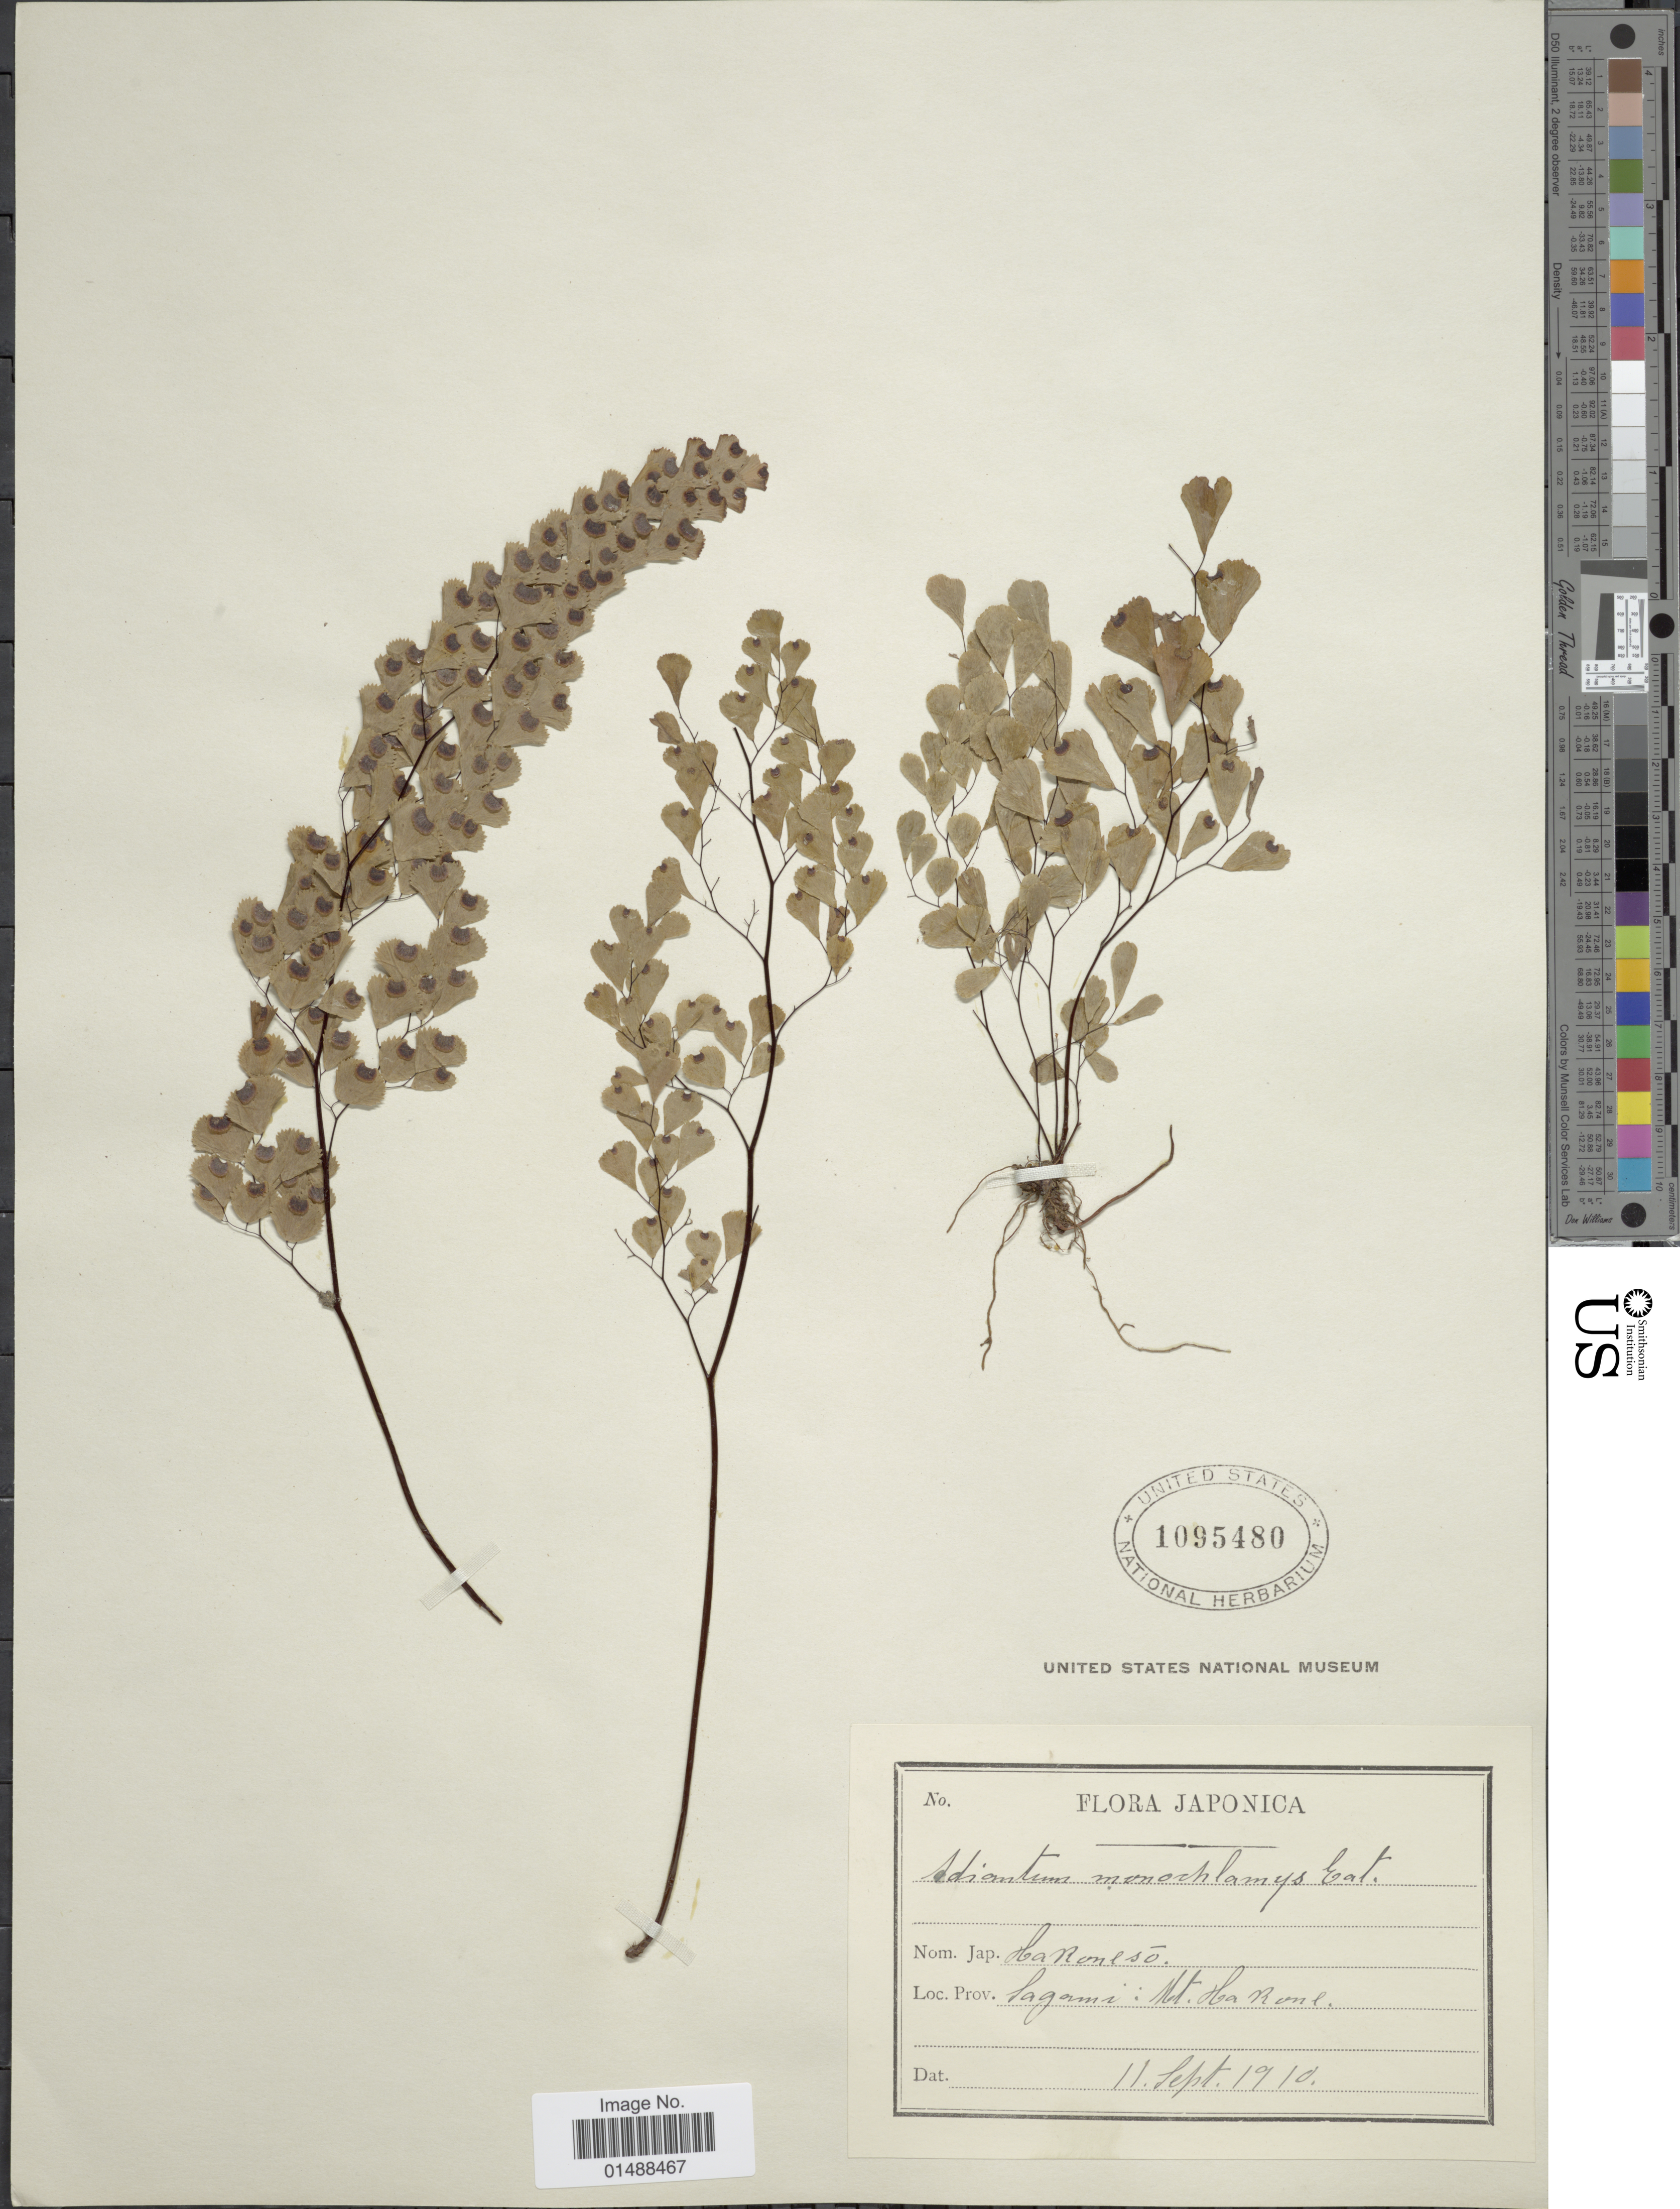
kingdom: Plantae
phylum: Tracheophyta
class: Polypodiopsida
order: Polypodiales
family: Pteridaceae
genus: Adiantum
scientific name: Adiantum monochlamys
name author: D.C. Eaton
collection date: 1910-09-11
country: Japan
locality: Sagami: Hakone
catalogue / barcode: US 1095480